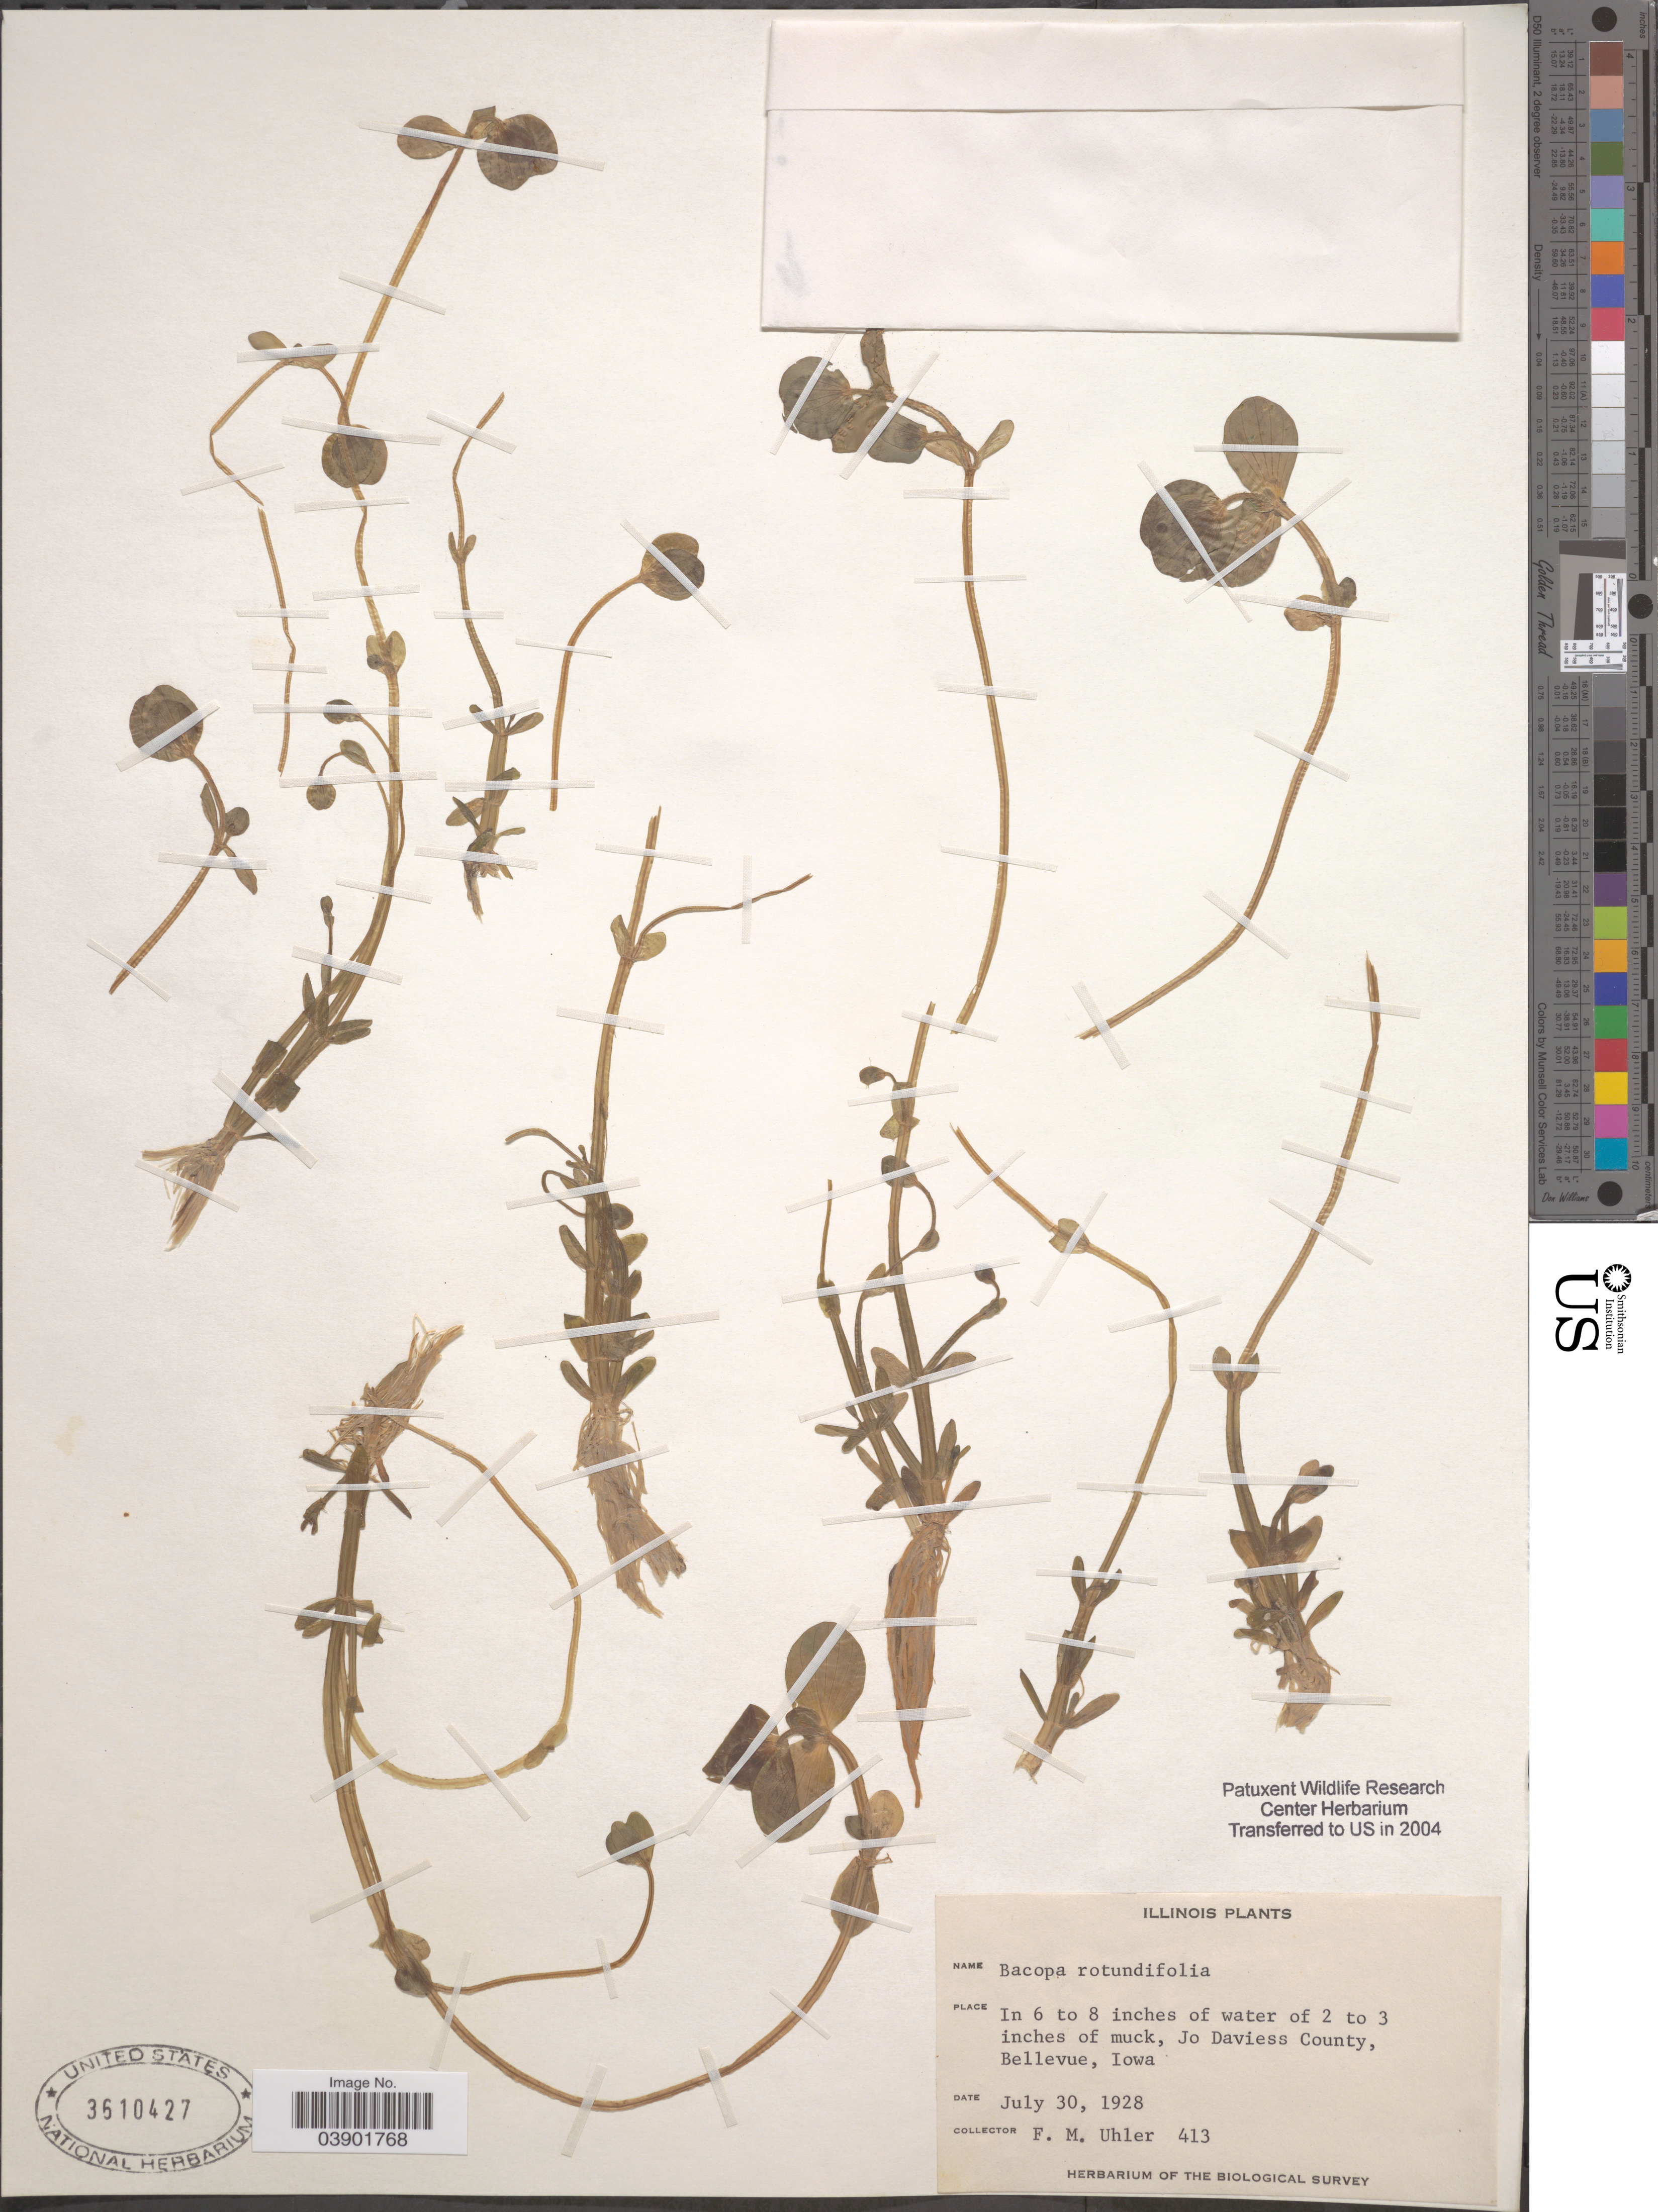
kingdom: Plantae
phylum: Tracheophyta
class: Magnoliopsida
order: Lamiales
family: Plantaginaceae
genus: Bacopa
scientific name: Bacopa rotundifolia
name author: (Michx.) Wettst.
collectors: F. M. Uhler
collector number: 413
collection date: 1928-07-30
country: United States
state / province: Illinois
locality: Jo Daviess County, Bellevue, Iowa.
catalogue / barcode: US 3610427